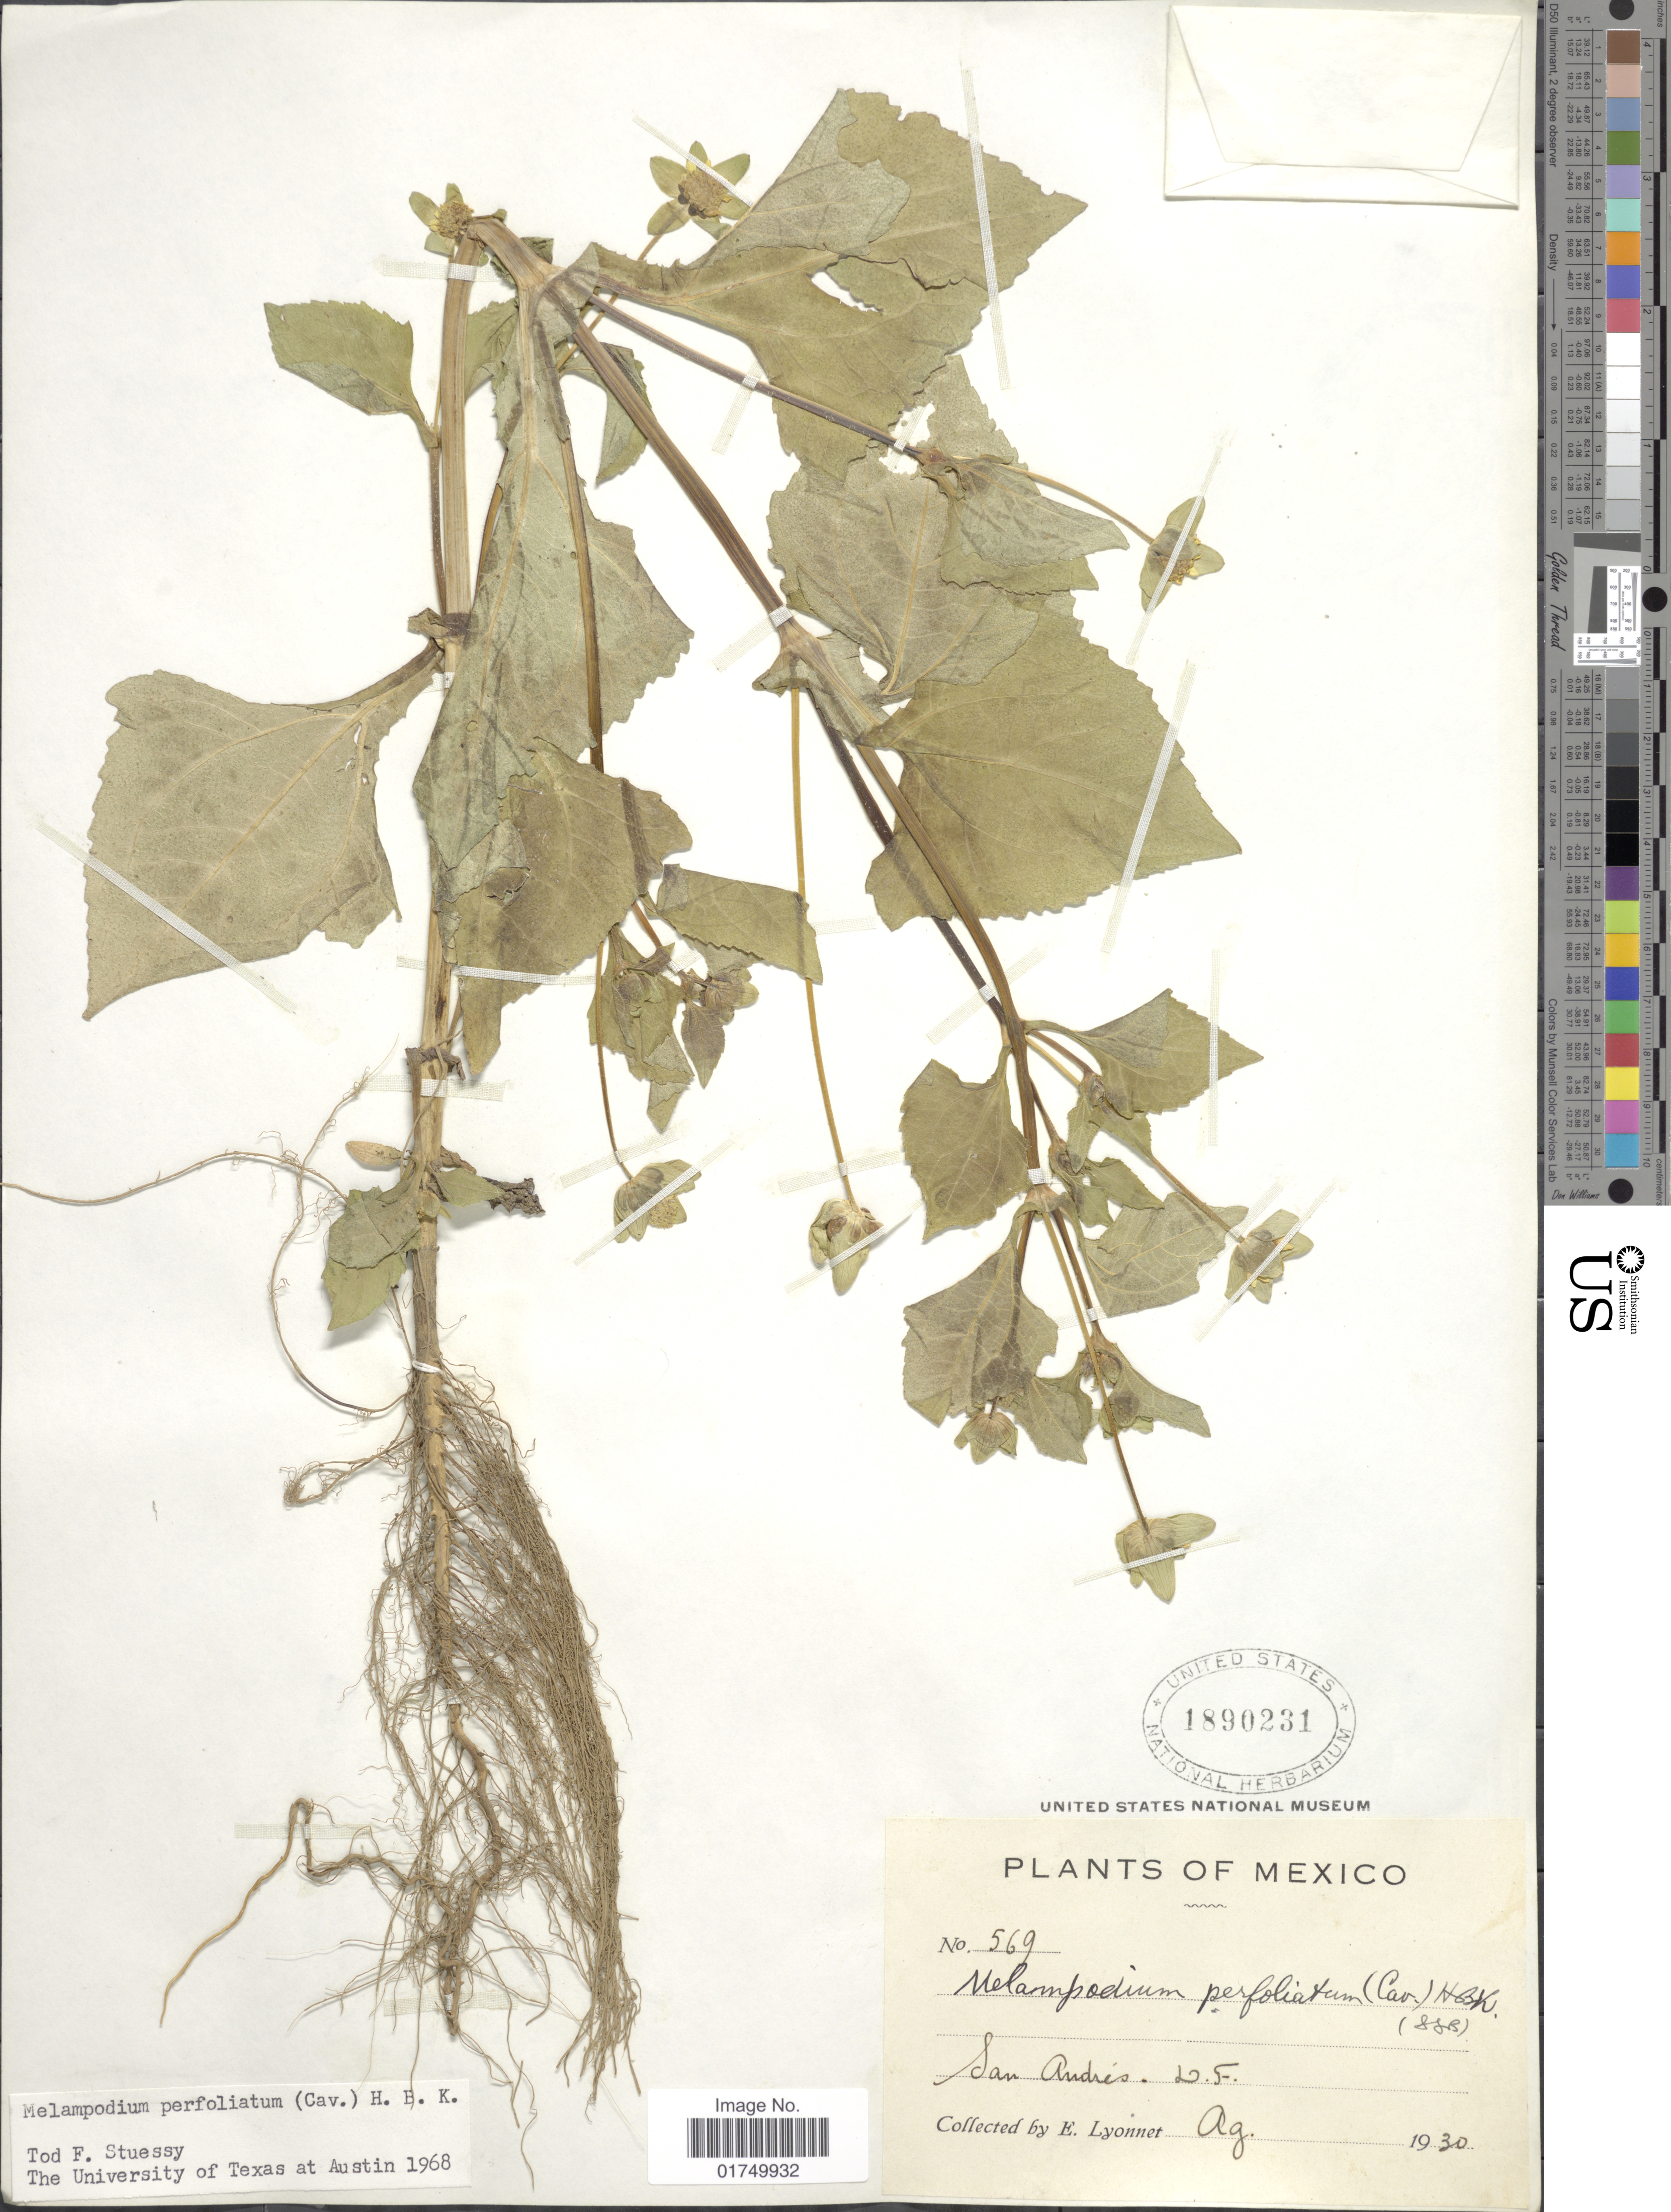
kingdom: Plantae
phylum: Tracheophyta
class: Magnoliopsida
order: Asterales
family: Asteraceae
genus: Melampodium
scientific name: Melampodium perfoliatum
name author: (Cav.) Kunth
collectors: E. Lyonnet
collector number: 569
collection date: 1930-08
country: Mexico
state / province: Distrito Federal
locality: San Andrés - D.F.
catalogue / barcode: US 1890231